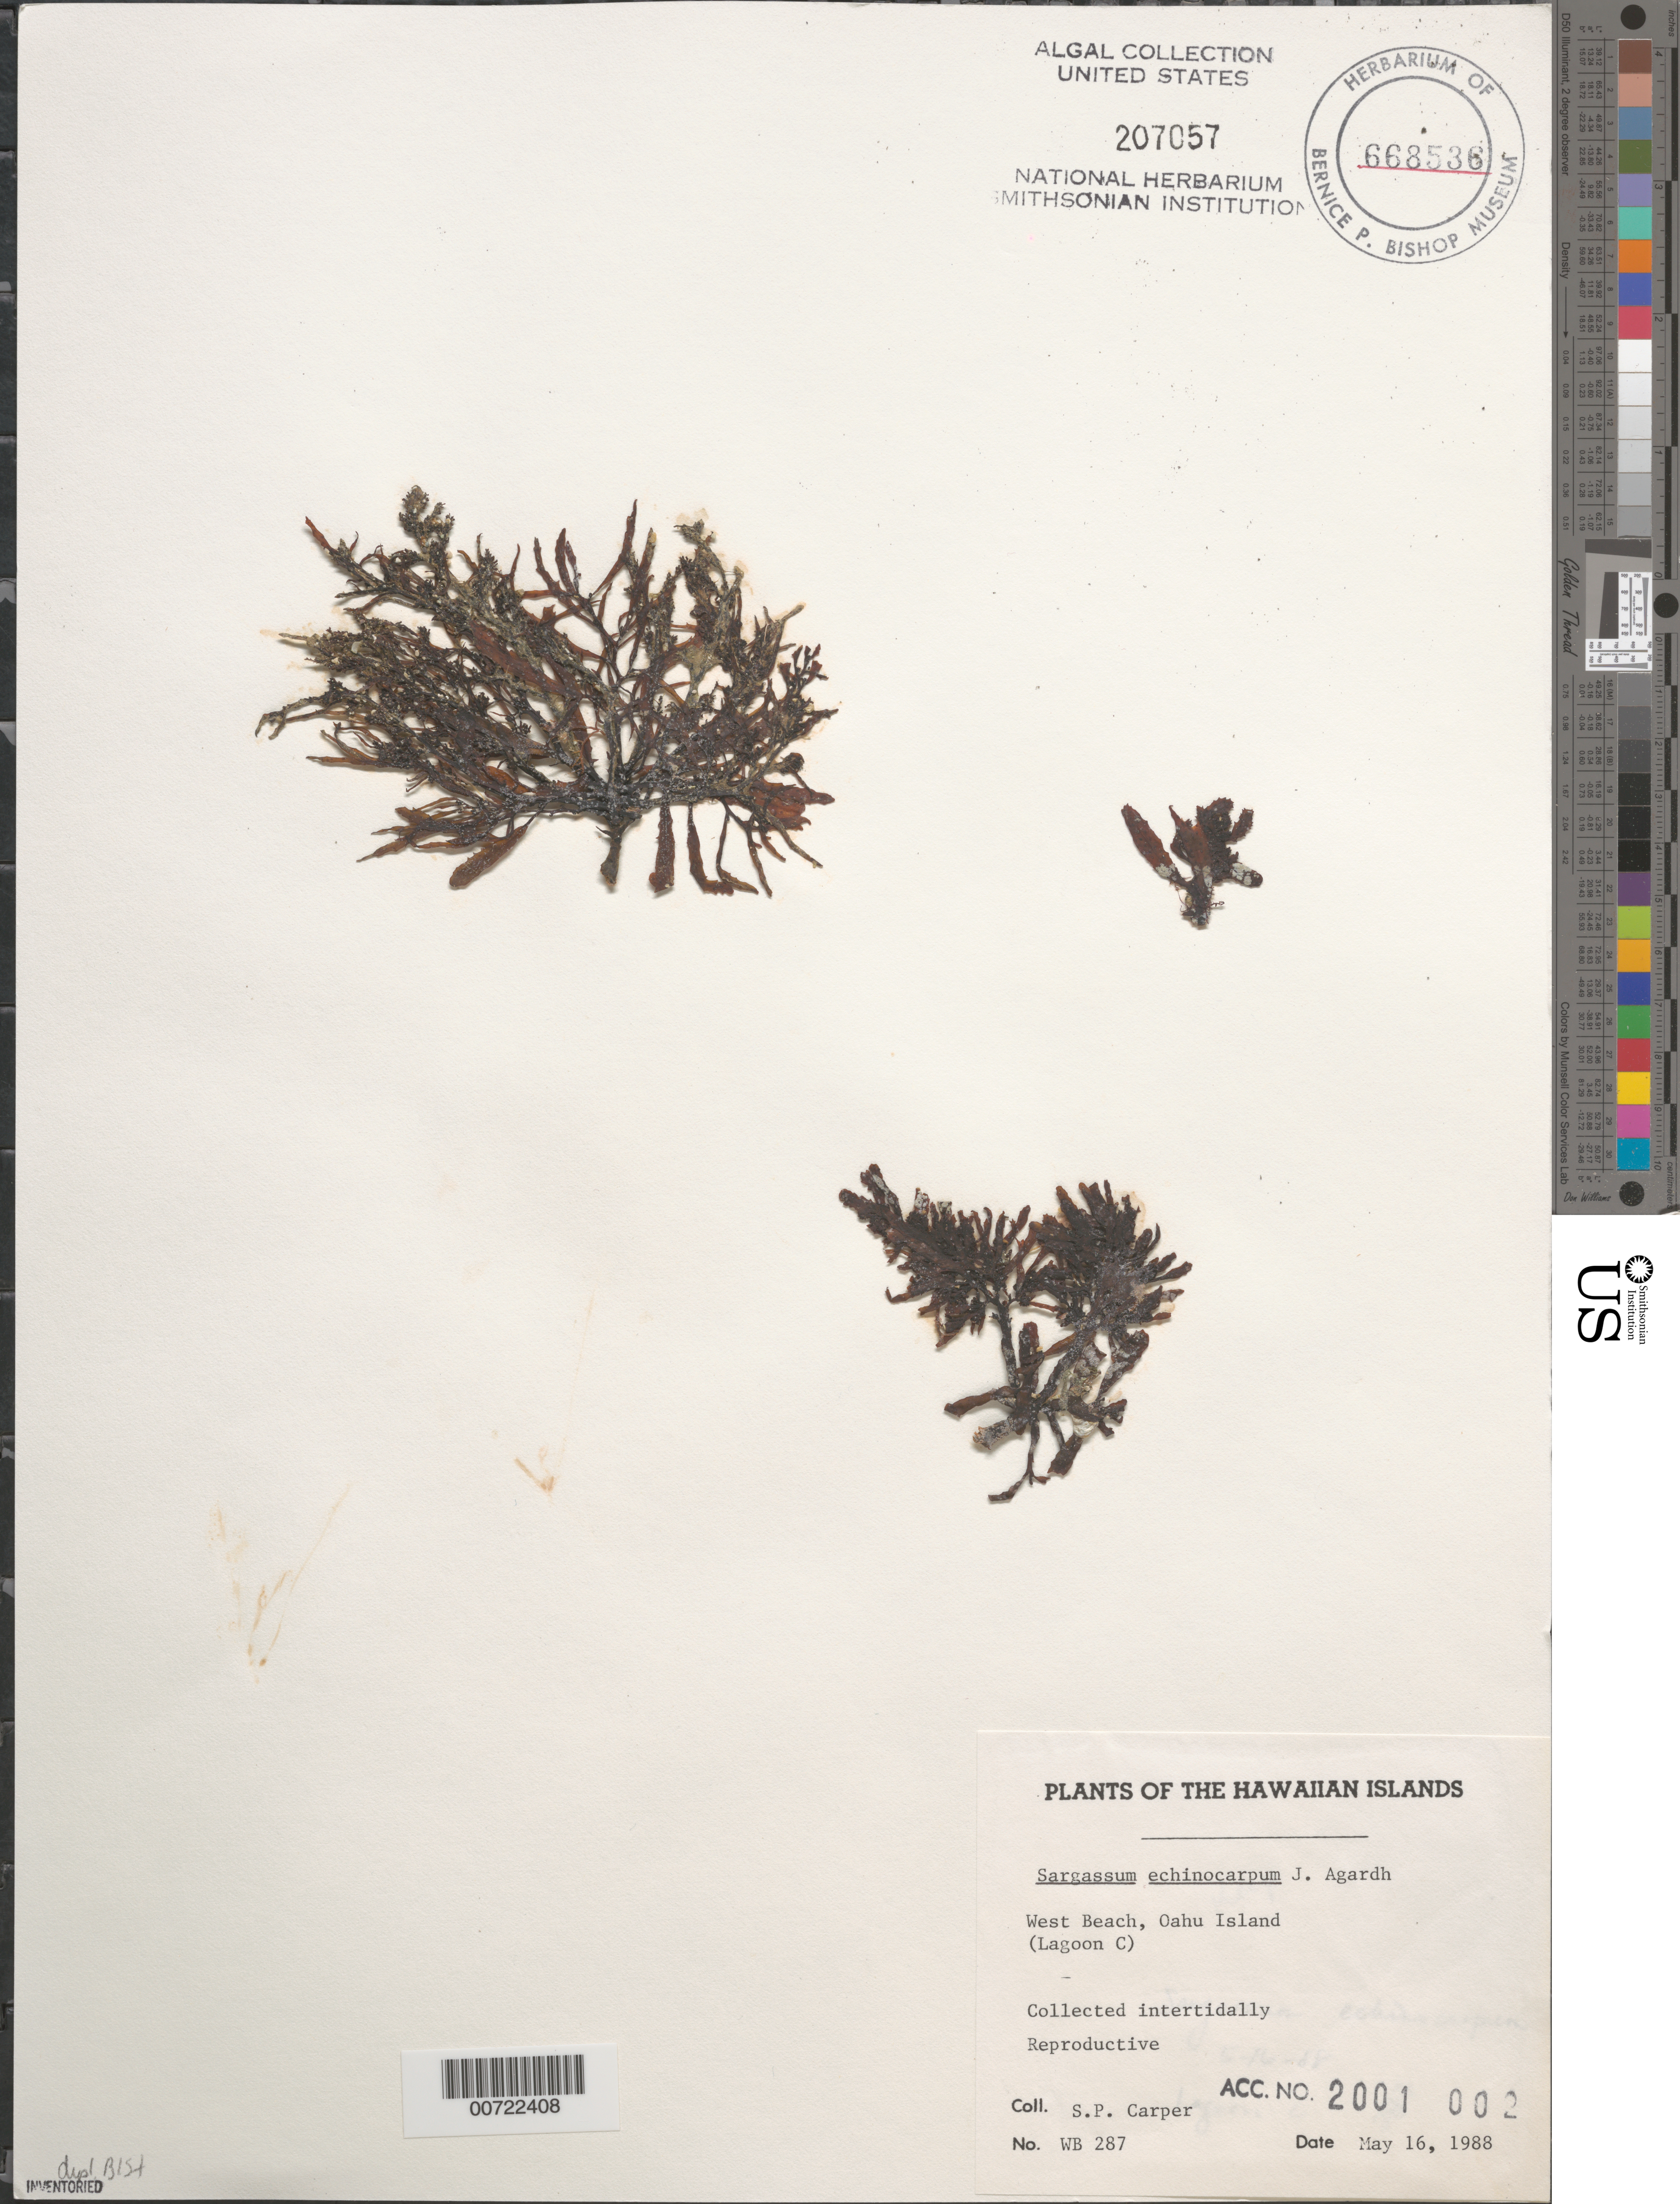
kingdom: Chromista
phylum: Ochrophyta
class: Phaeophyceae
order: Fucales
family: Sargassaceae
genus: Sargassum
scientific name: Sargassum aquifolium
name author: (Turner) C. Agardh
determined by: Algae name updating Project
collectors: S. Carper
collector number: WB 287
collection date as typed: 16 May 1988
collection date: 1988-05-16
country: United States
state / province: Hawaii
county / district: Honolulu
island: Oahu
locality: West Beach (Lagoon C)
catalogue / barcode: US 207057